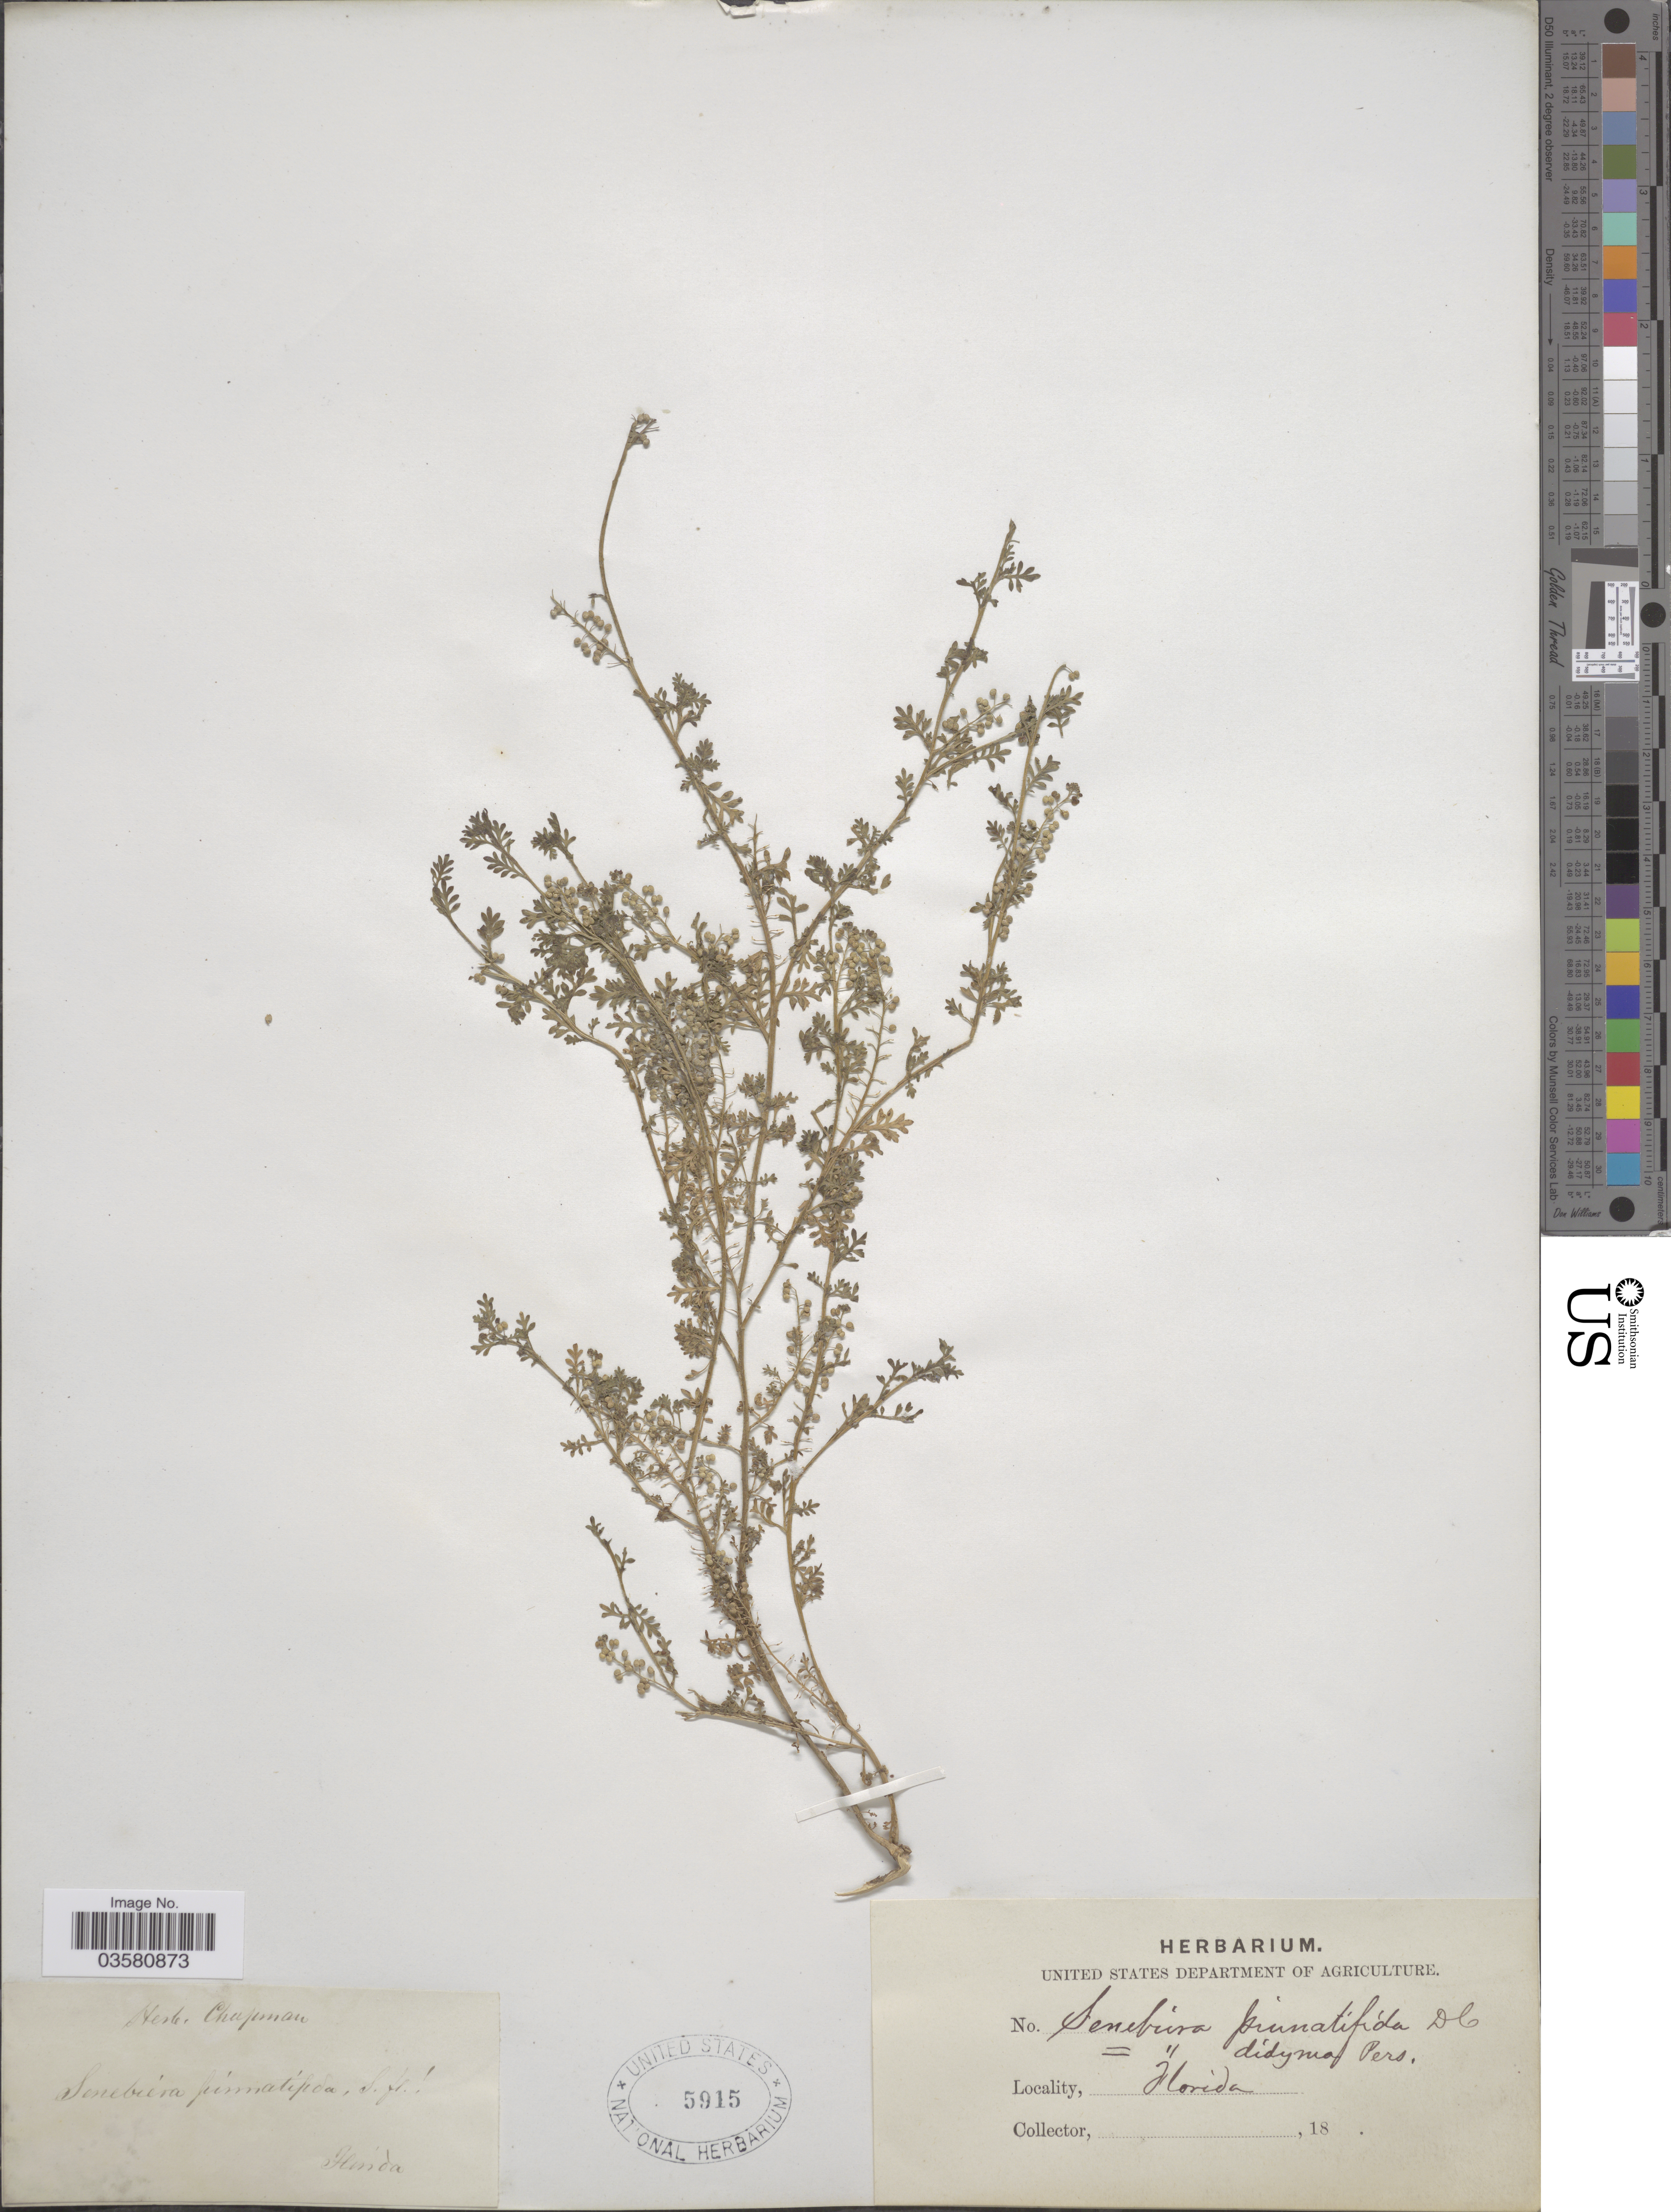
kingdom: Plantae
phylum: Tracheophyta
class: Magnoliopsida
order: Brassicales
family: Brassicaceae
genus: Lepidium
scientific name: Lepidium didymum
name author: L.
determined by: Strong, M. T., (US), Smithsonian Institution - National Museum of Natural History (UNITED STATES)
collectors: ex herb. Chapman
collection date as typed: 18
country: United States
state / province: Florida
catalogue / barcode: US 5915